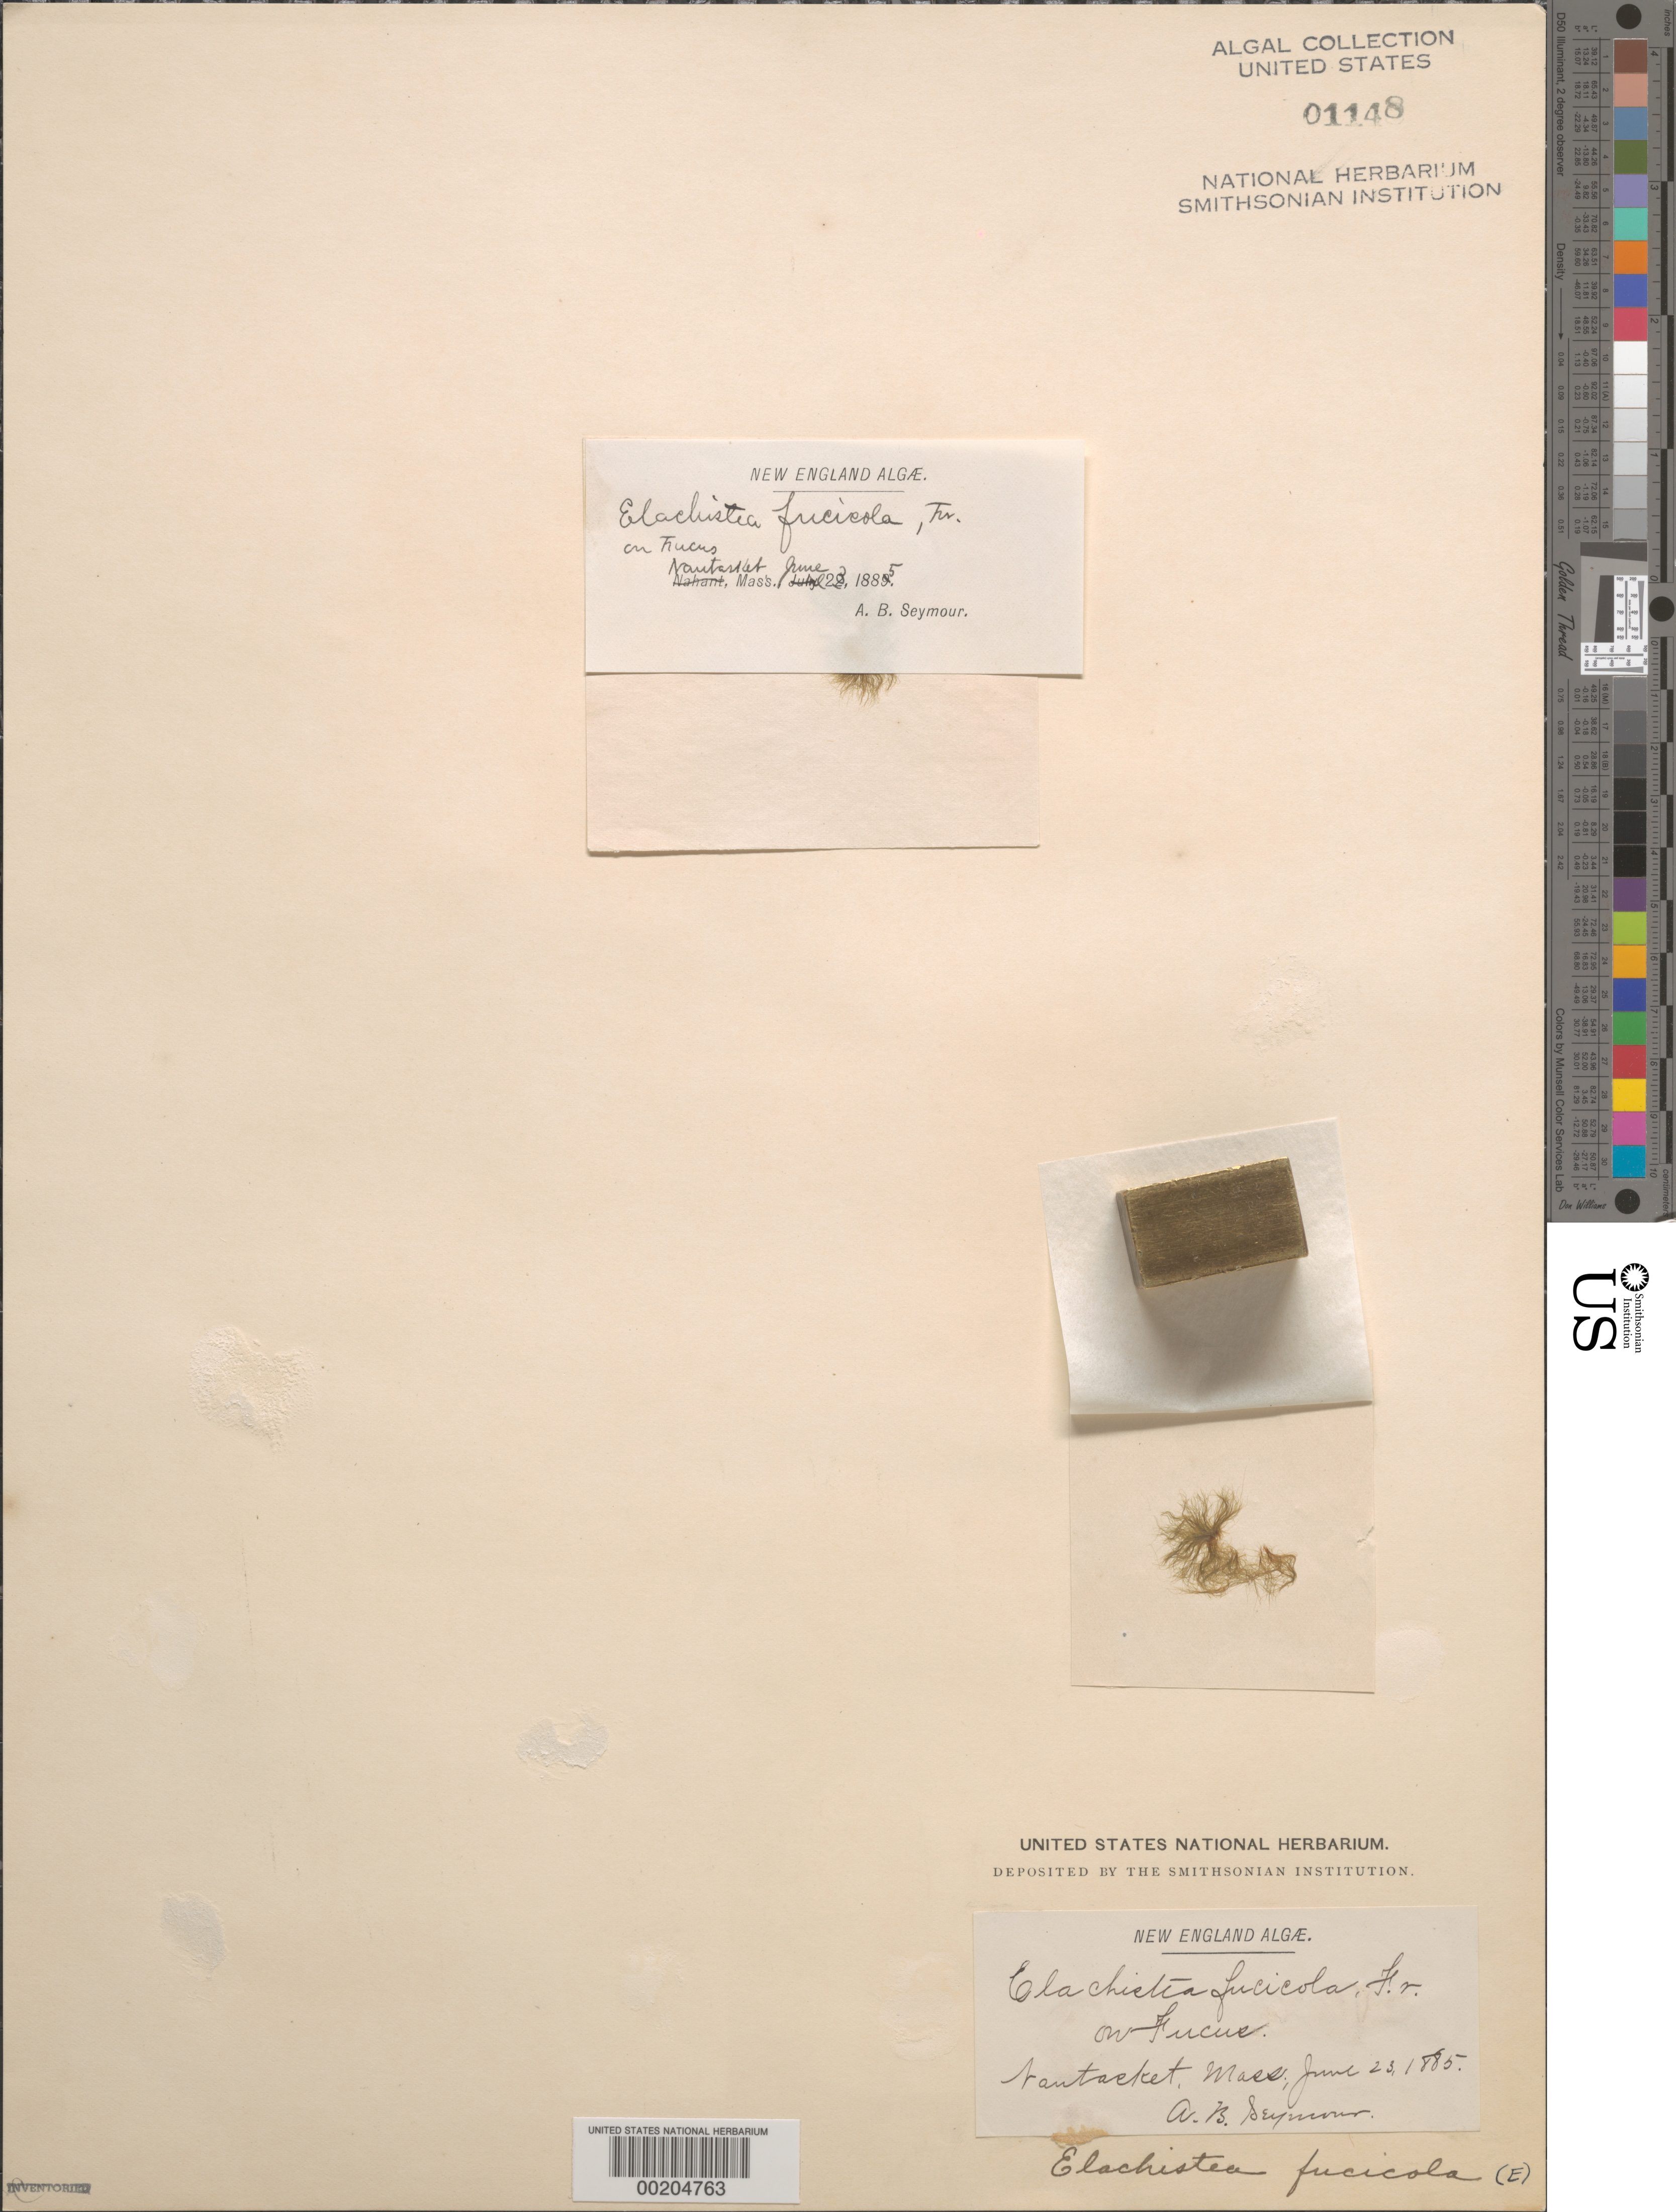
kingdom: Chromista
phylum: Ochrophyta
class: Phaeophyceae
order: Ectocarpales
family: Chordariaceae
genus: Elachista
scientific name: Elachista fucicola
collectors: A. Seymour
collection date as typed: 23 Jun 1885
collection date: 1885-06-23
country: United States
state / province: Massachusetts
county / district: Plymouth County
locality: Nantasket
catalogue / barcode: US 1148